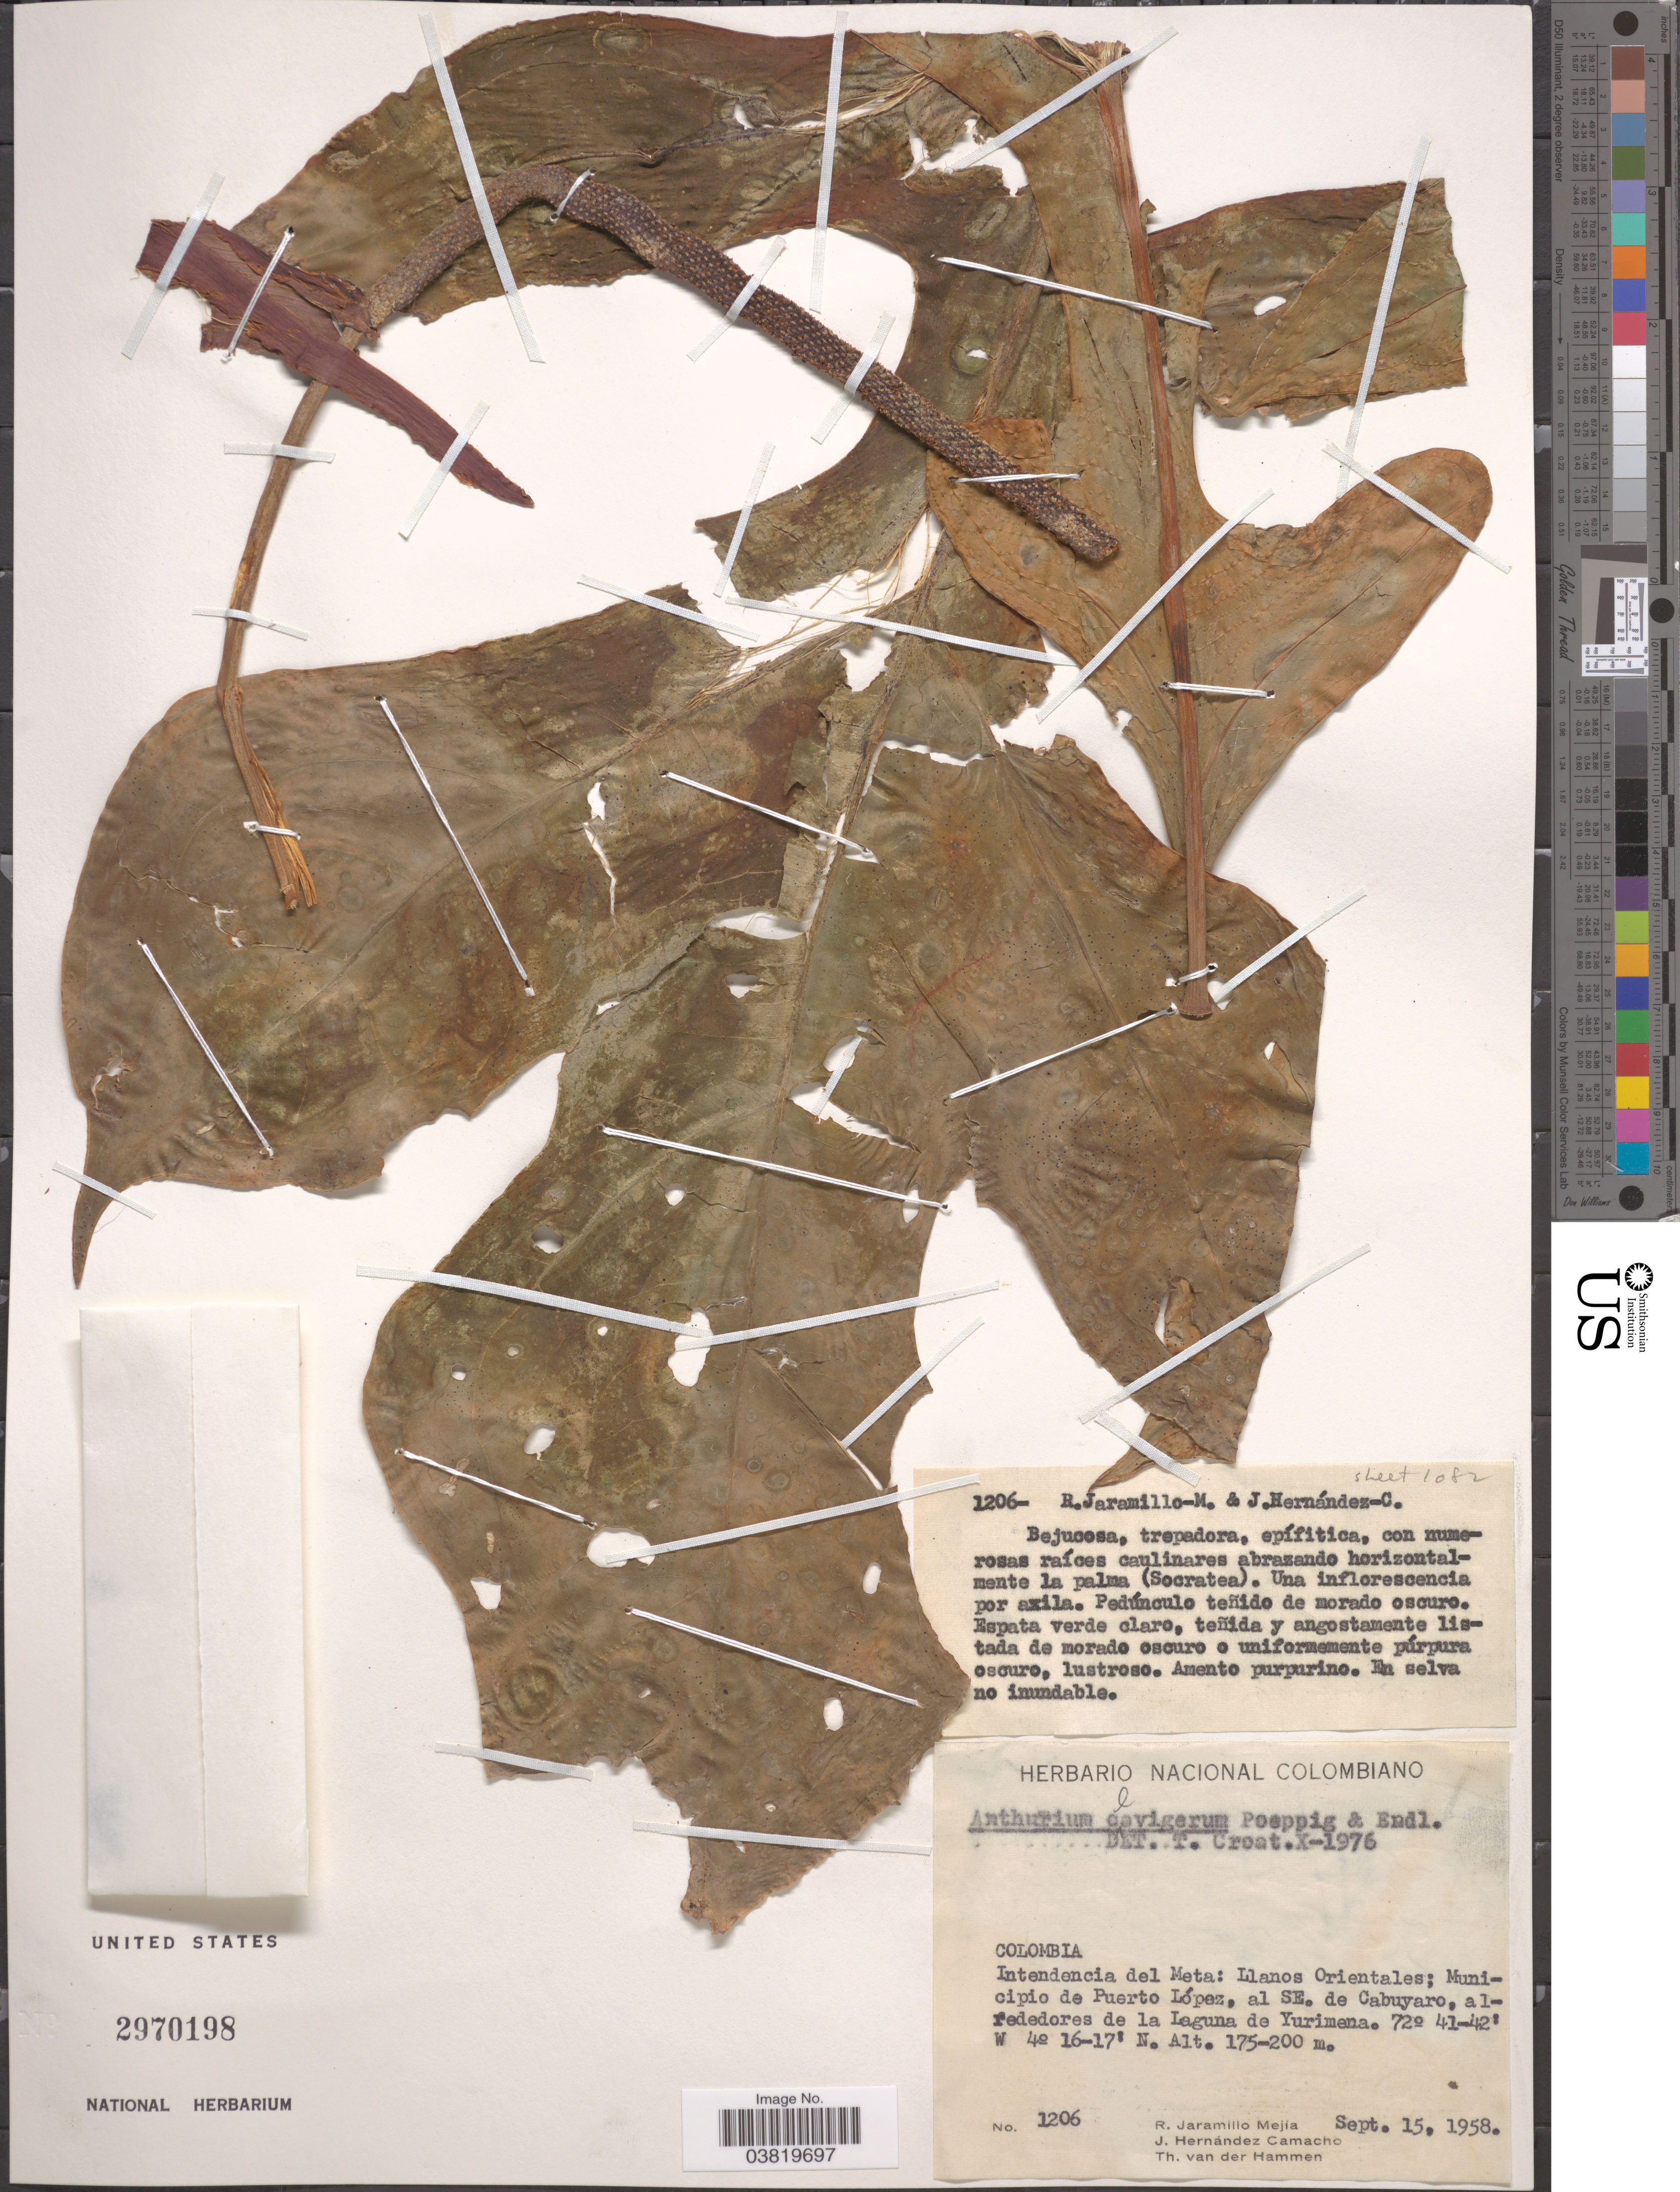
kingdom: Plantae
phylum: Tracheophyta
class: Liliopsida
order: Alismatales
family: Araceae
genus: Anthurium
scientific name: Anthurium clavigerum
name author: Poepp. & Endl.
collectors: R. Jaramillo M., J. Hernández-Camacho & T. Van der Hammen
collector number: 1206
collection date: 1958-09-15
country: Colombia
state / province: Meta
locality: Intendencia del Meta: Llanos Orientales; Municipio de Puerto López, al SE. de Cabuyaro, alrededores de la Laguna de Yurimena.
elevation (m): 175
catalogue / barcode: US 2970198